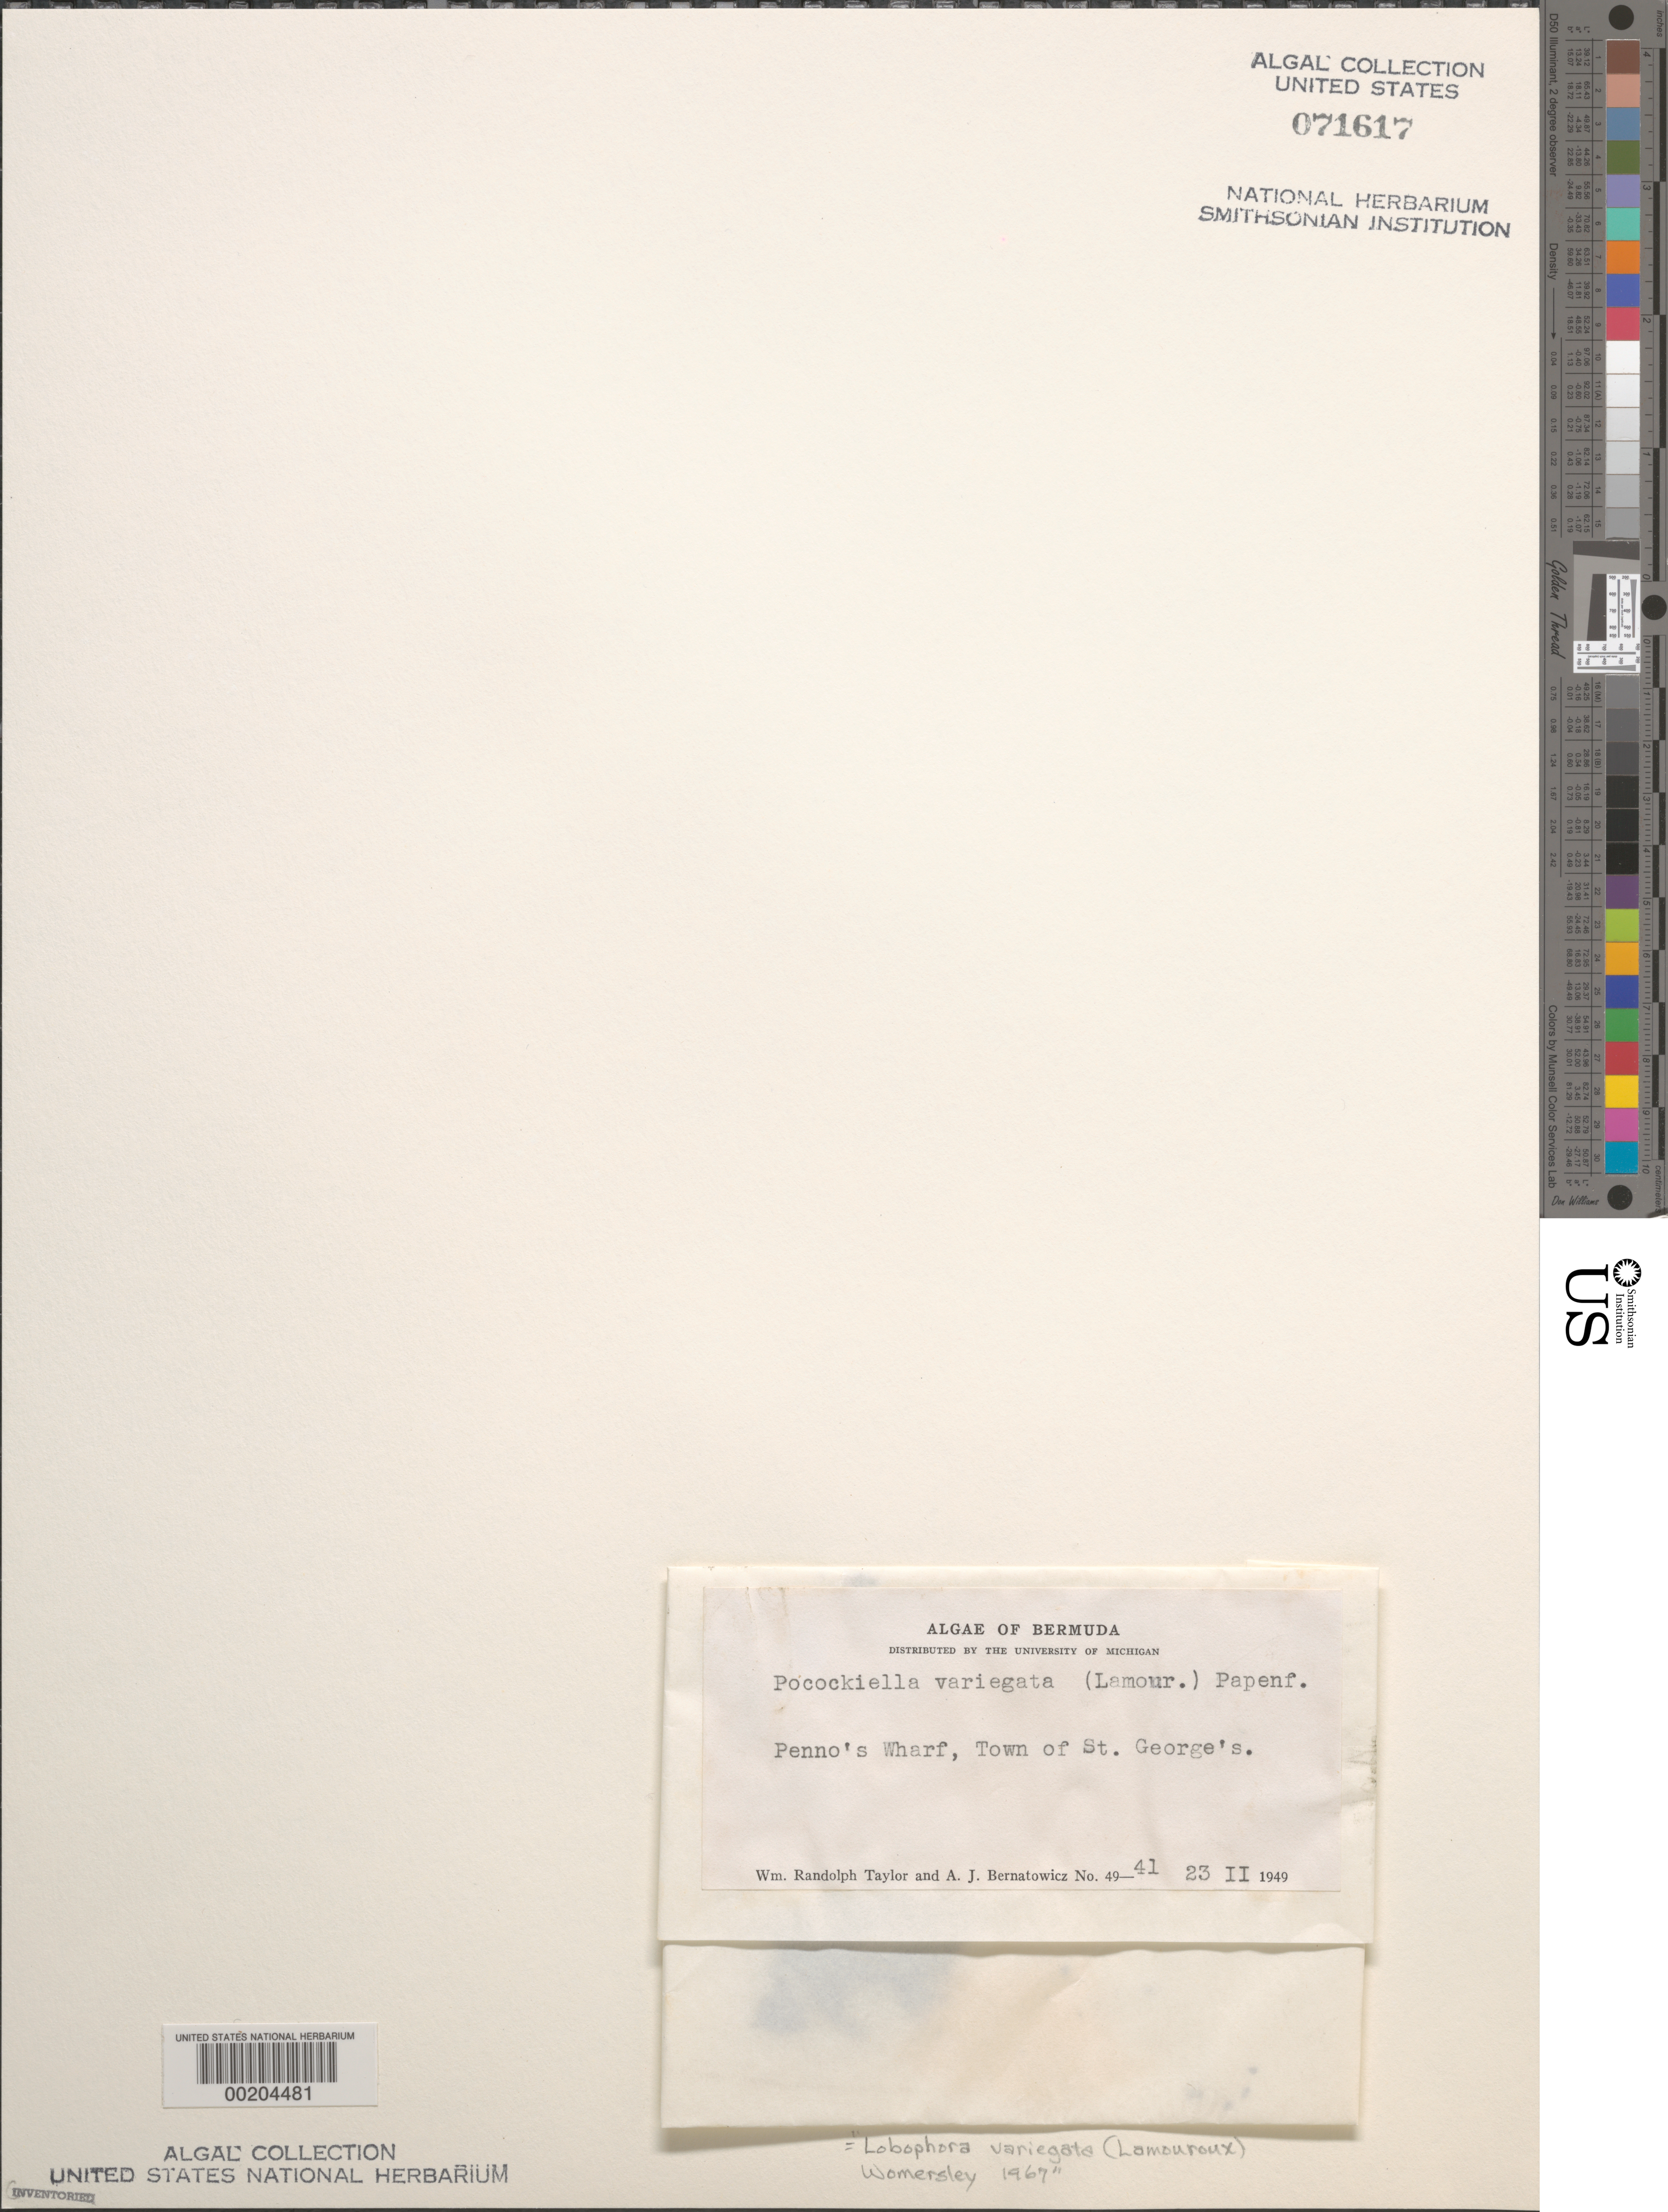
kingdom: Chromista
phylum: Ochrophyta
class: Phaeophyceae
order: Dictyotales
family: Dictyotaceae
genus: Lobophora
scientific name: Lobophora variegata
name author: (J.V.Lamouroux) Womersley & E.C. Oliveira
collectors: W. R. Taylor & A. Bernatowicz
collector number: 49-41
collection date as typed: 23 Feb 1949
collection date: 1949-02-23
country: Bermuda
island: St. George's Island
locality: Penno's Wharf, town of St. George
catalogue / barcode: US 71617